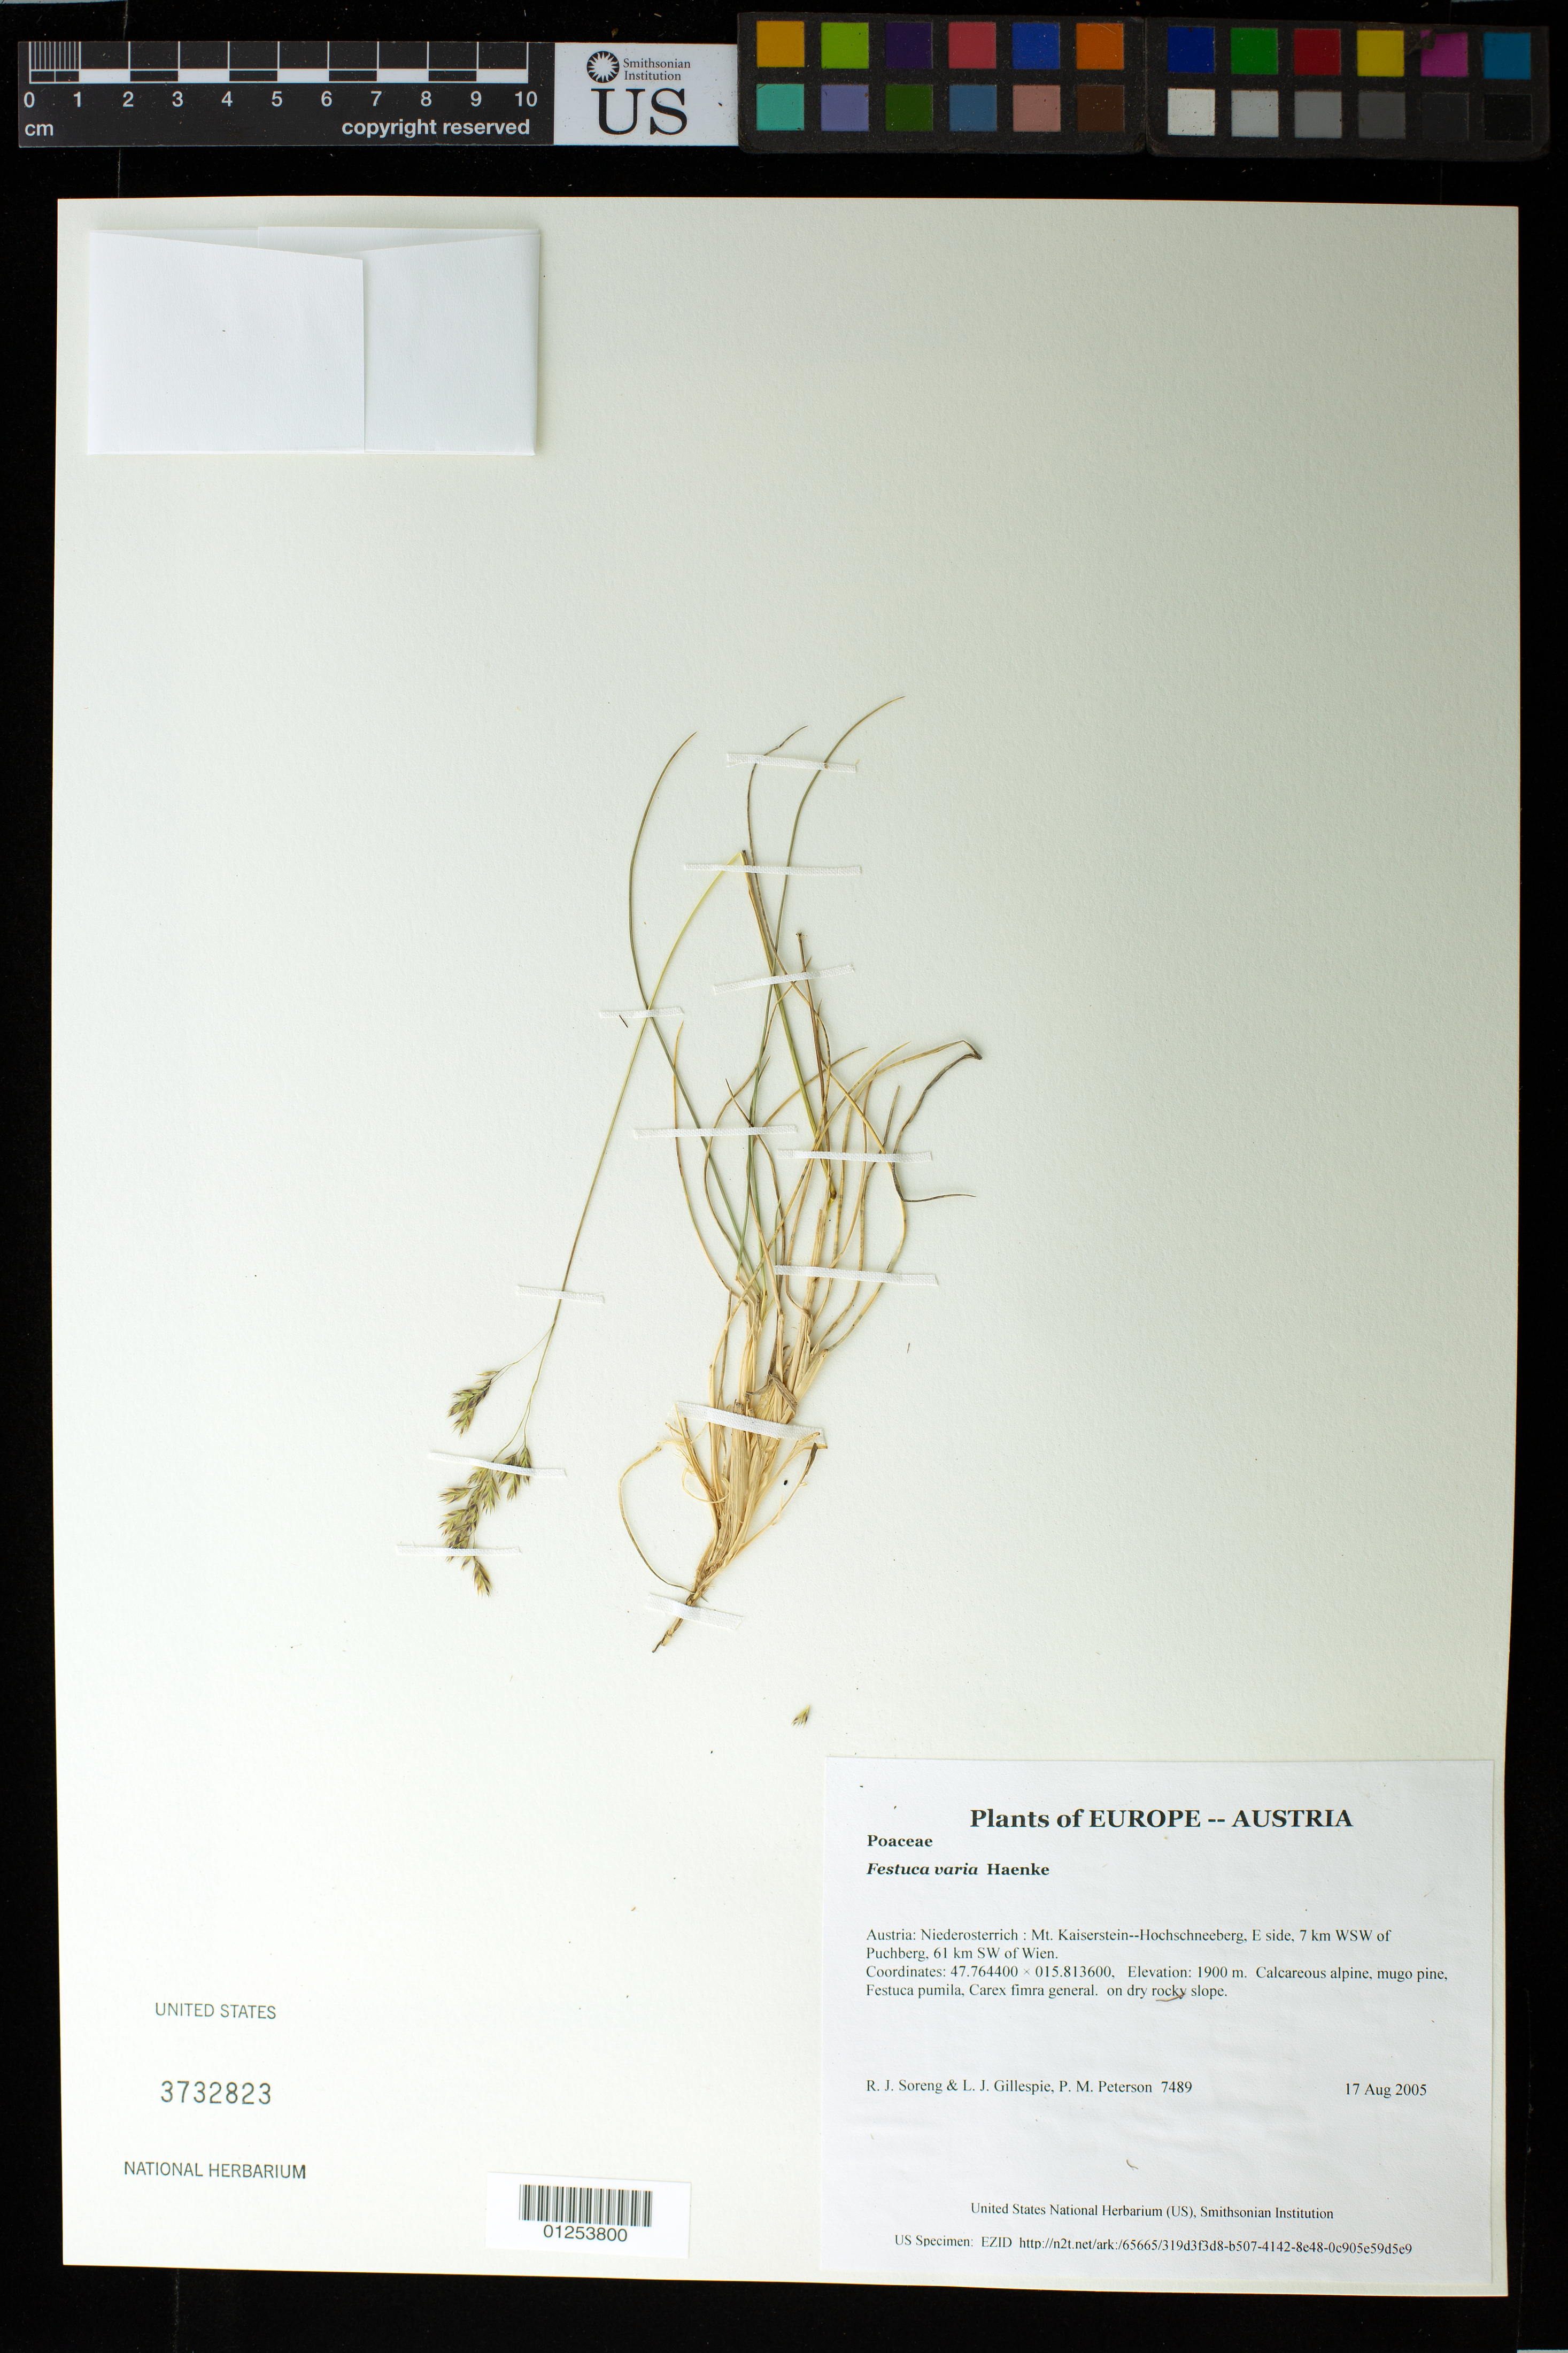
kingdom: Plantae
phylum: Tracheophyta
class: Liliopsida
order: Poales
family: Poaceae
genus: Festuca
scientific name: Festuca varia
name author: Haenke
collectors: R. J. Soreng, L. J. Gillespie & P. M. Peterson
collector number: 7489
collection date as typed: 17 Aug 2005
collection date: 2005-08-17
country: Austria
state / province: Niederosterreich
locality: Mt. Kaiserstein--Hochschneeberg, E side, 7 km WSW of Puchberg, 61 km SW of Wien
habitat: Calcareous alpine, mugo pine, Festuca pumila, Carex fimra general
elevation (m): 1900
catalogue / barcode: US 3732823